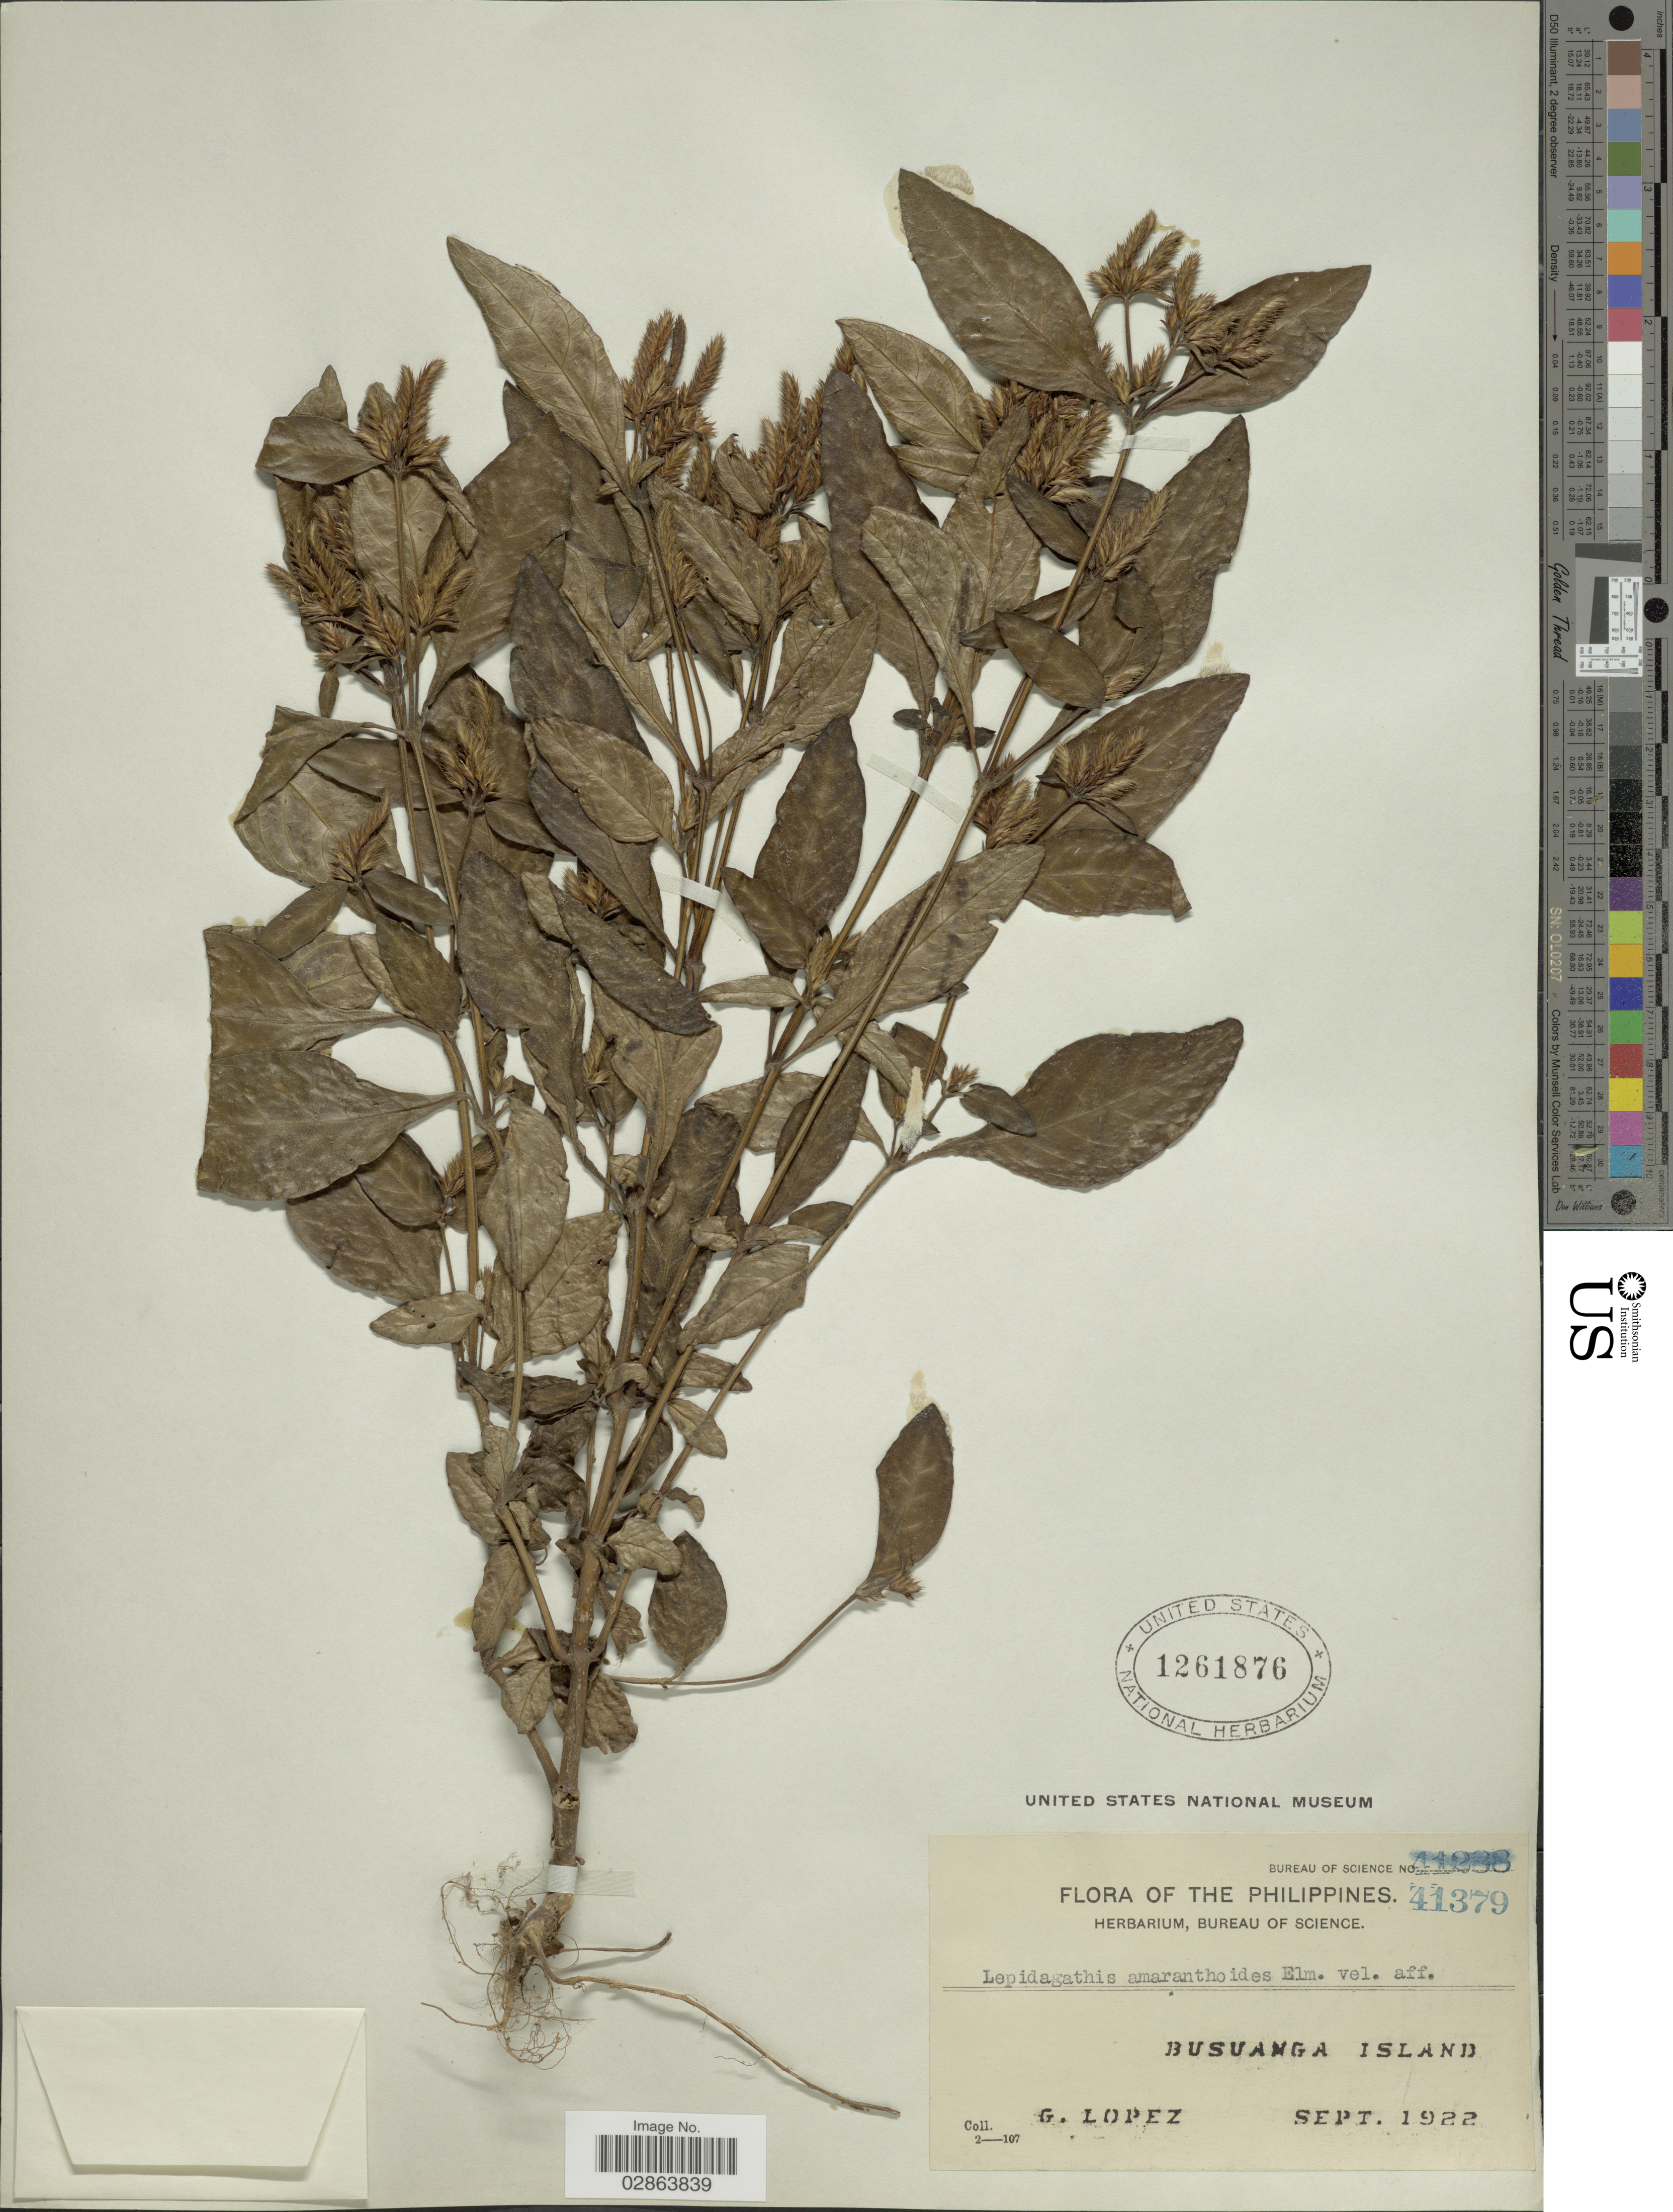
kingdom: Plantae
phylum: Tracheophyta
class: Magnoliopsida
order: Lamiales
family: Acanthaceae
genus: Lepidagathis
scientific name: Lepidagathis amaranthoides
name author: Elmer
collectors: G. Lopéz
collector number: Bureau of Science 41379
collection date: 1922-09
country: Philippines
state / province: Mimaropa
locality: Busuanga Island.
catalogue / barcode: US 1261876